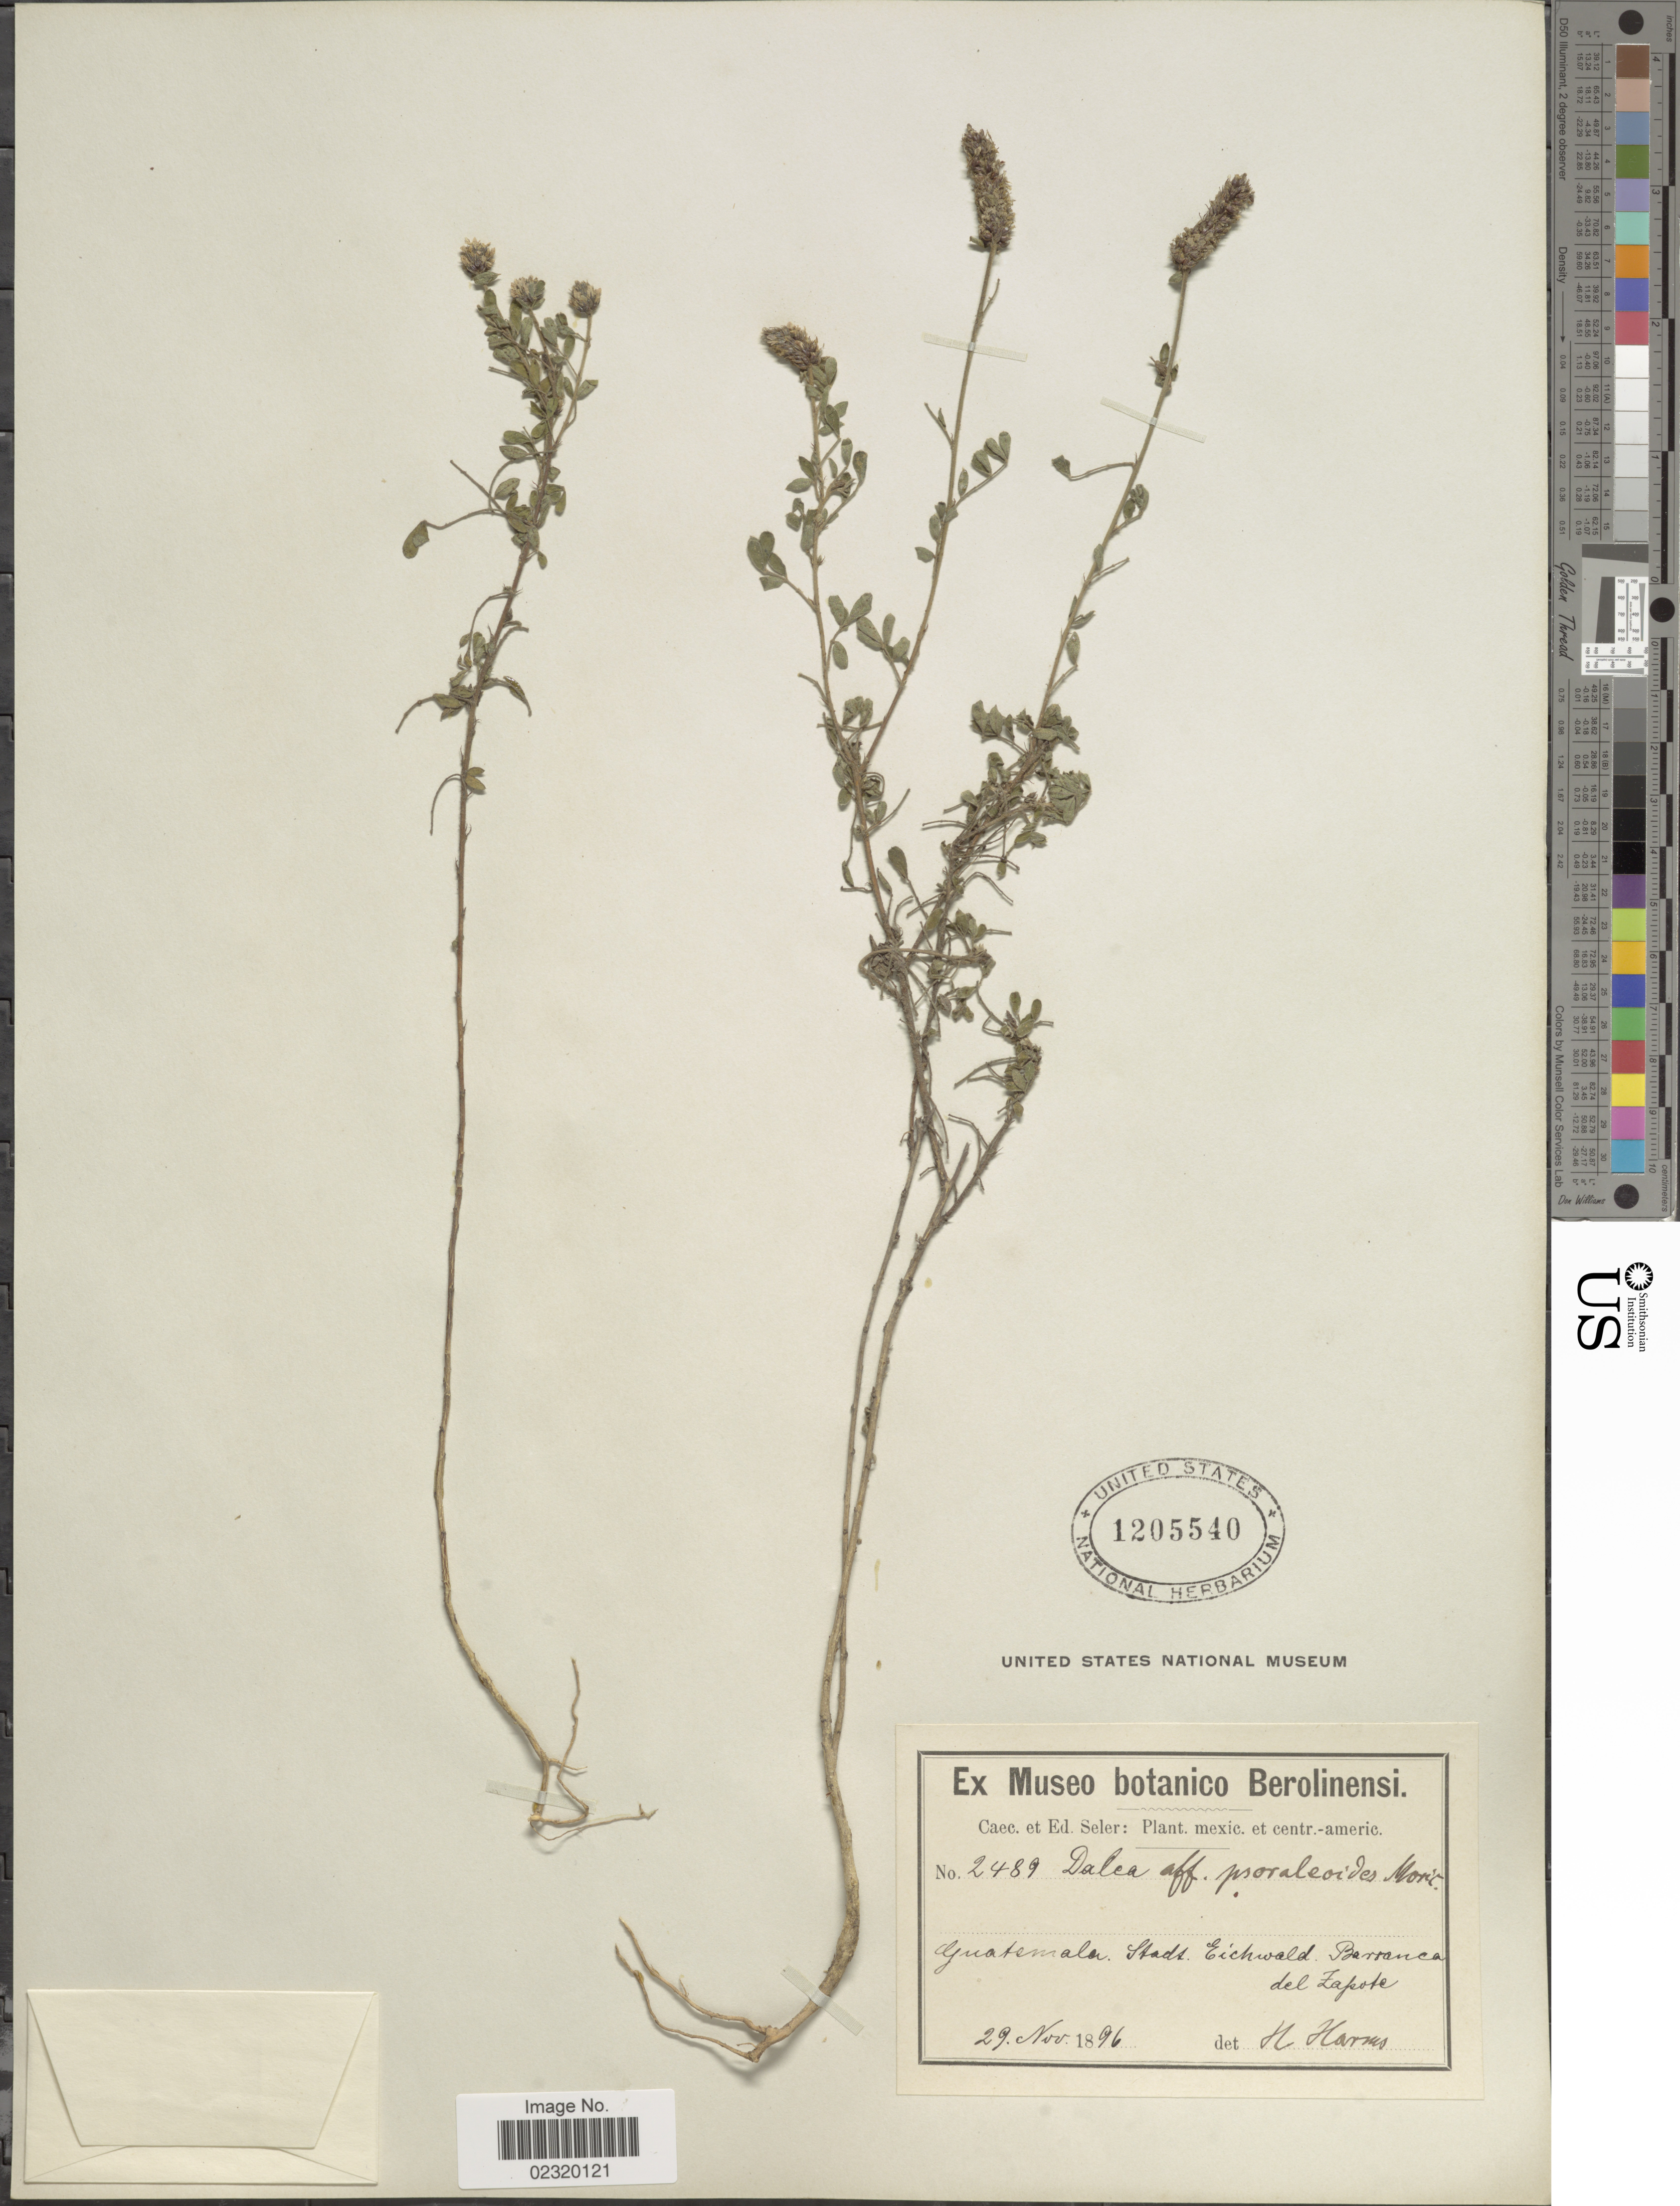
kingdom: Plantae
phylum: Tracheophyta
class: Magnoliopsida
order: Fabales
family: Fabaceae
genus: Dalea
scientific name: Dalea tomentosa var. psoraleoides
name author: (Moric.) Barneby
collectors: ex Caec. et Ed Seler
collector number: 2489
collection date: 1896-11-29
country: Guatemala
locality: Stadt. Eichwald. Barranca del Zapote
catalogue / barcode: US 1205540